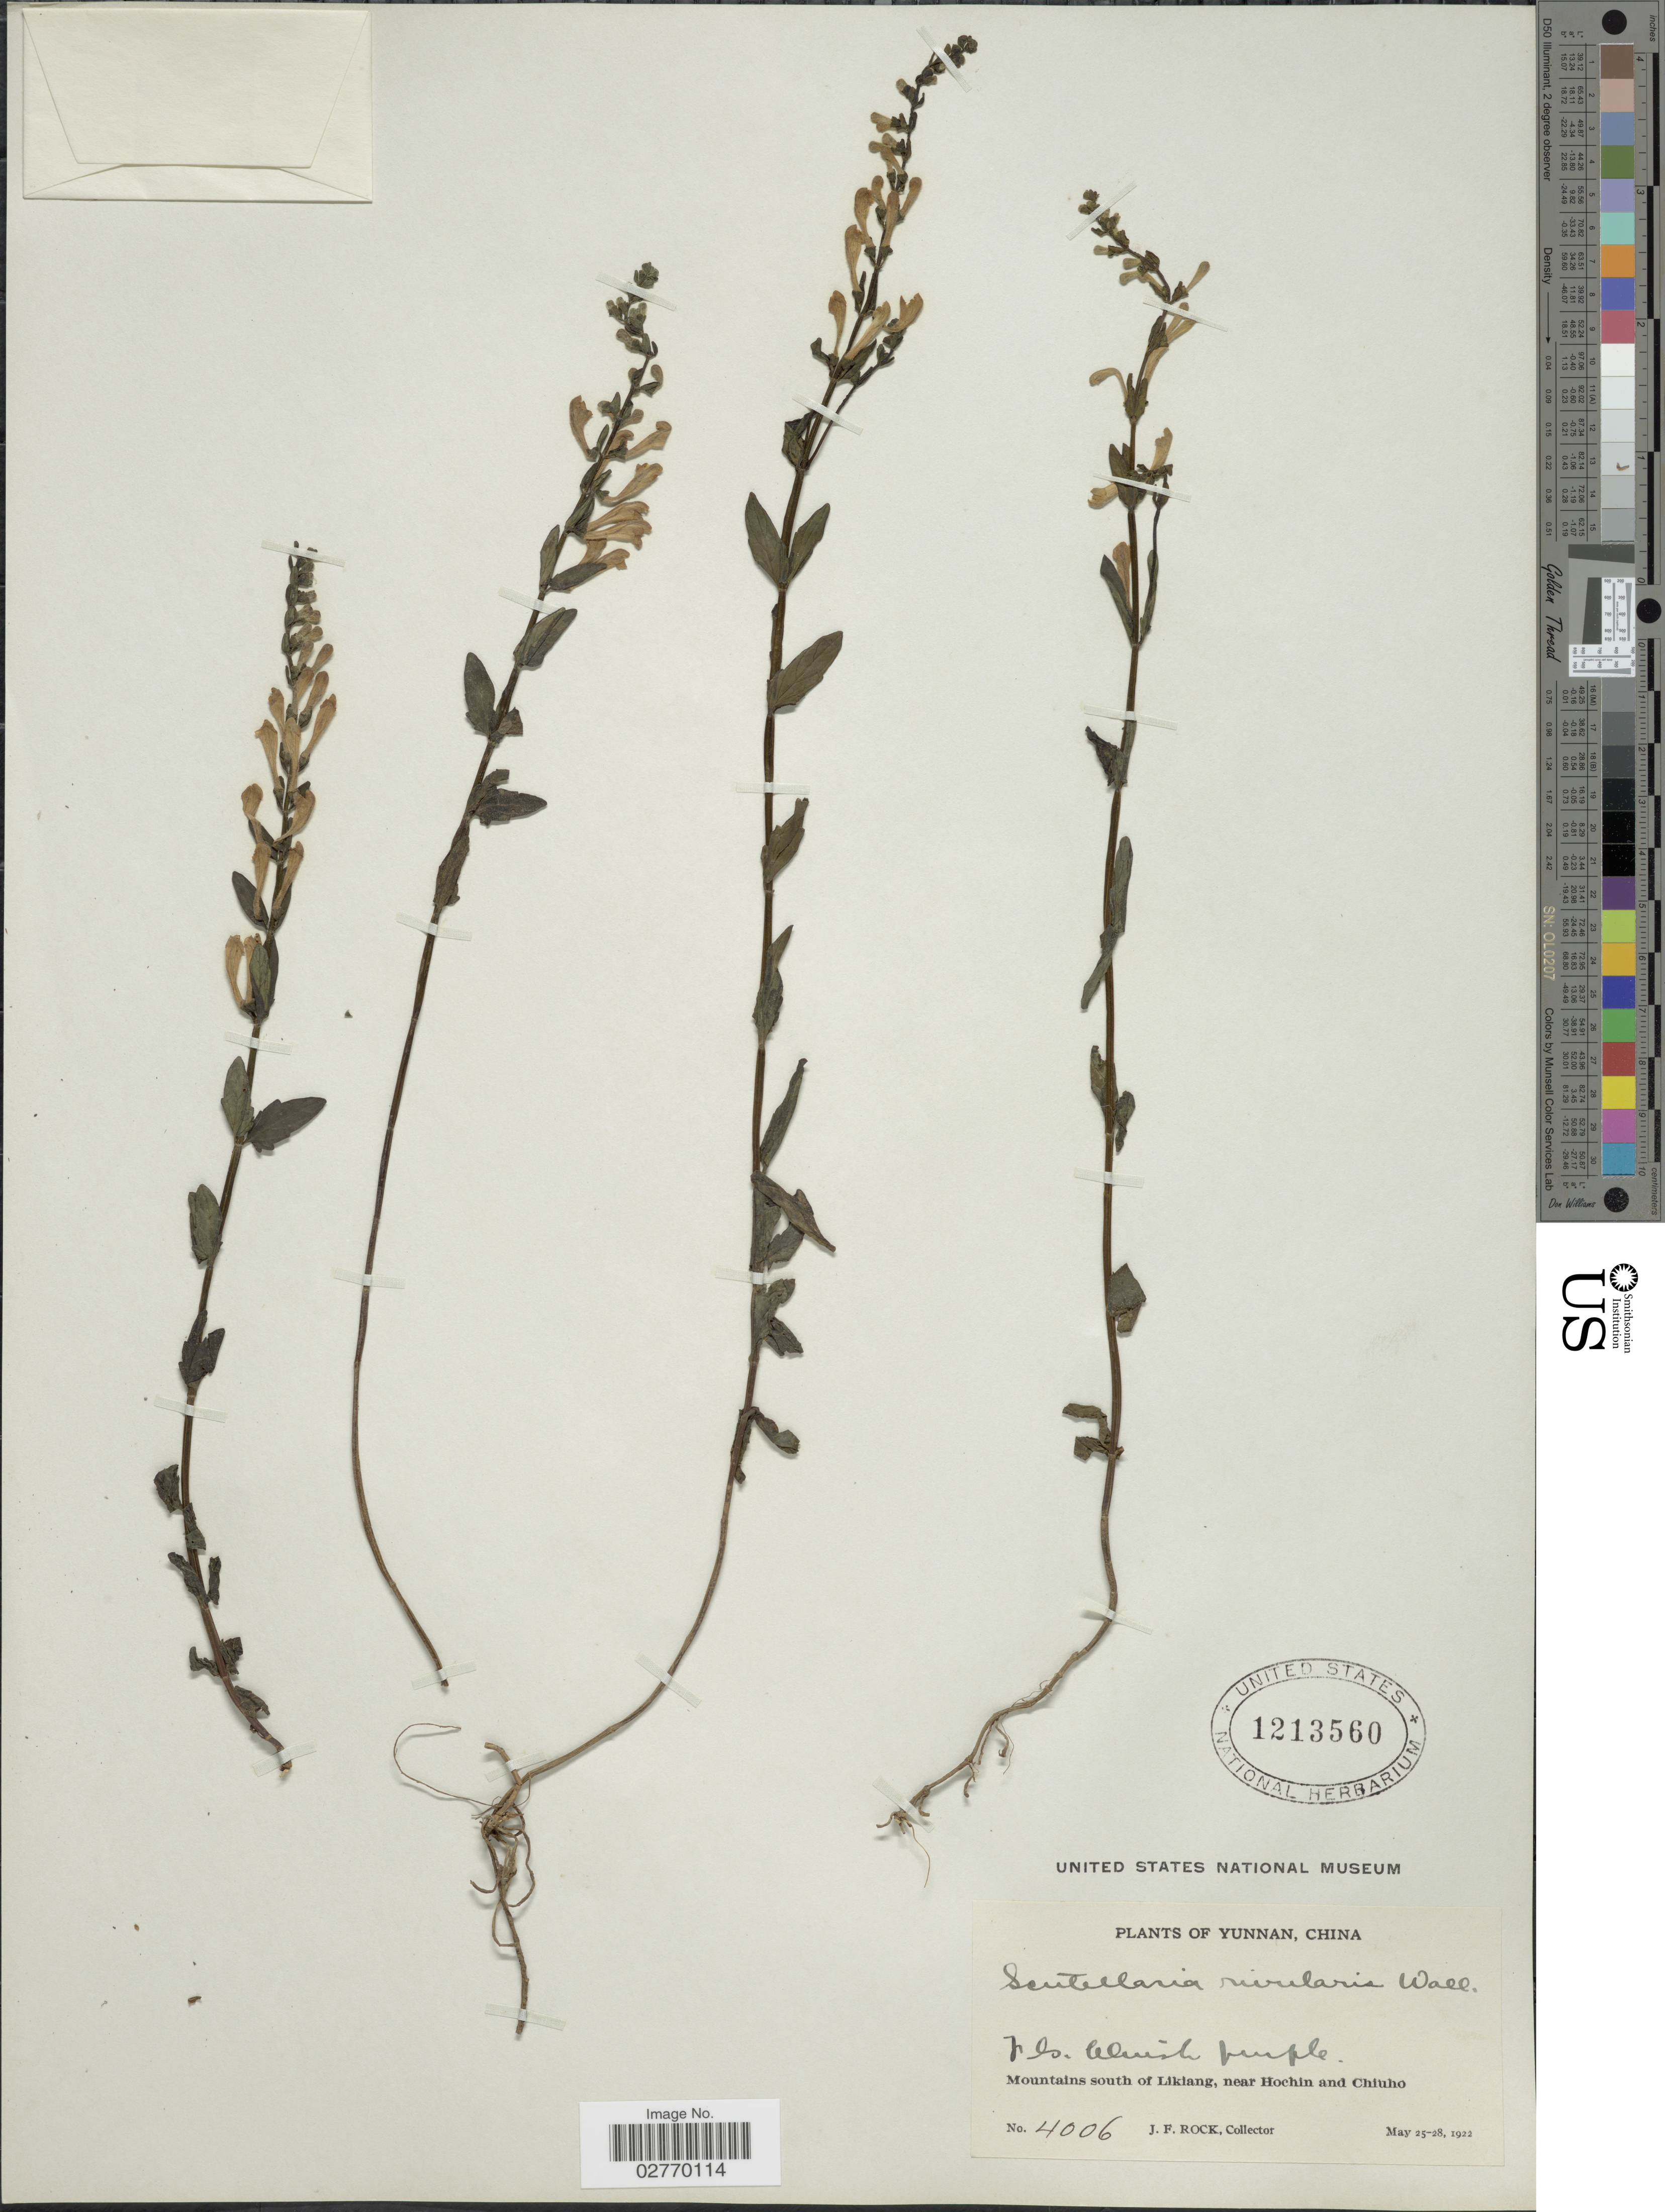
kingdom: Plantae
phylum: Tracheophyta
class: Magnoliopsida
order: Lamiales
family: Lamiaceae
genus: Scutellaria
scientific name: Scutellaria rivularis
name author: Wall. ex Benth.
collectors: J. Rock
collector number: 4006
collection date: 1922-05-25/1922-05-28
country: China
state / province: Yunnan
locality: Mountains south of Likiang, near Hochin and Chiuho.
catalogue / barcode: US 1213560